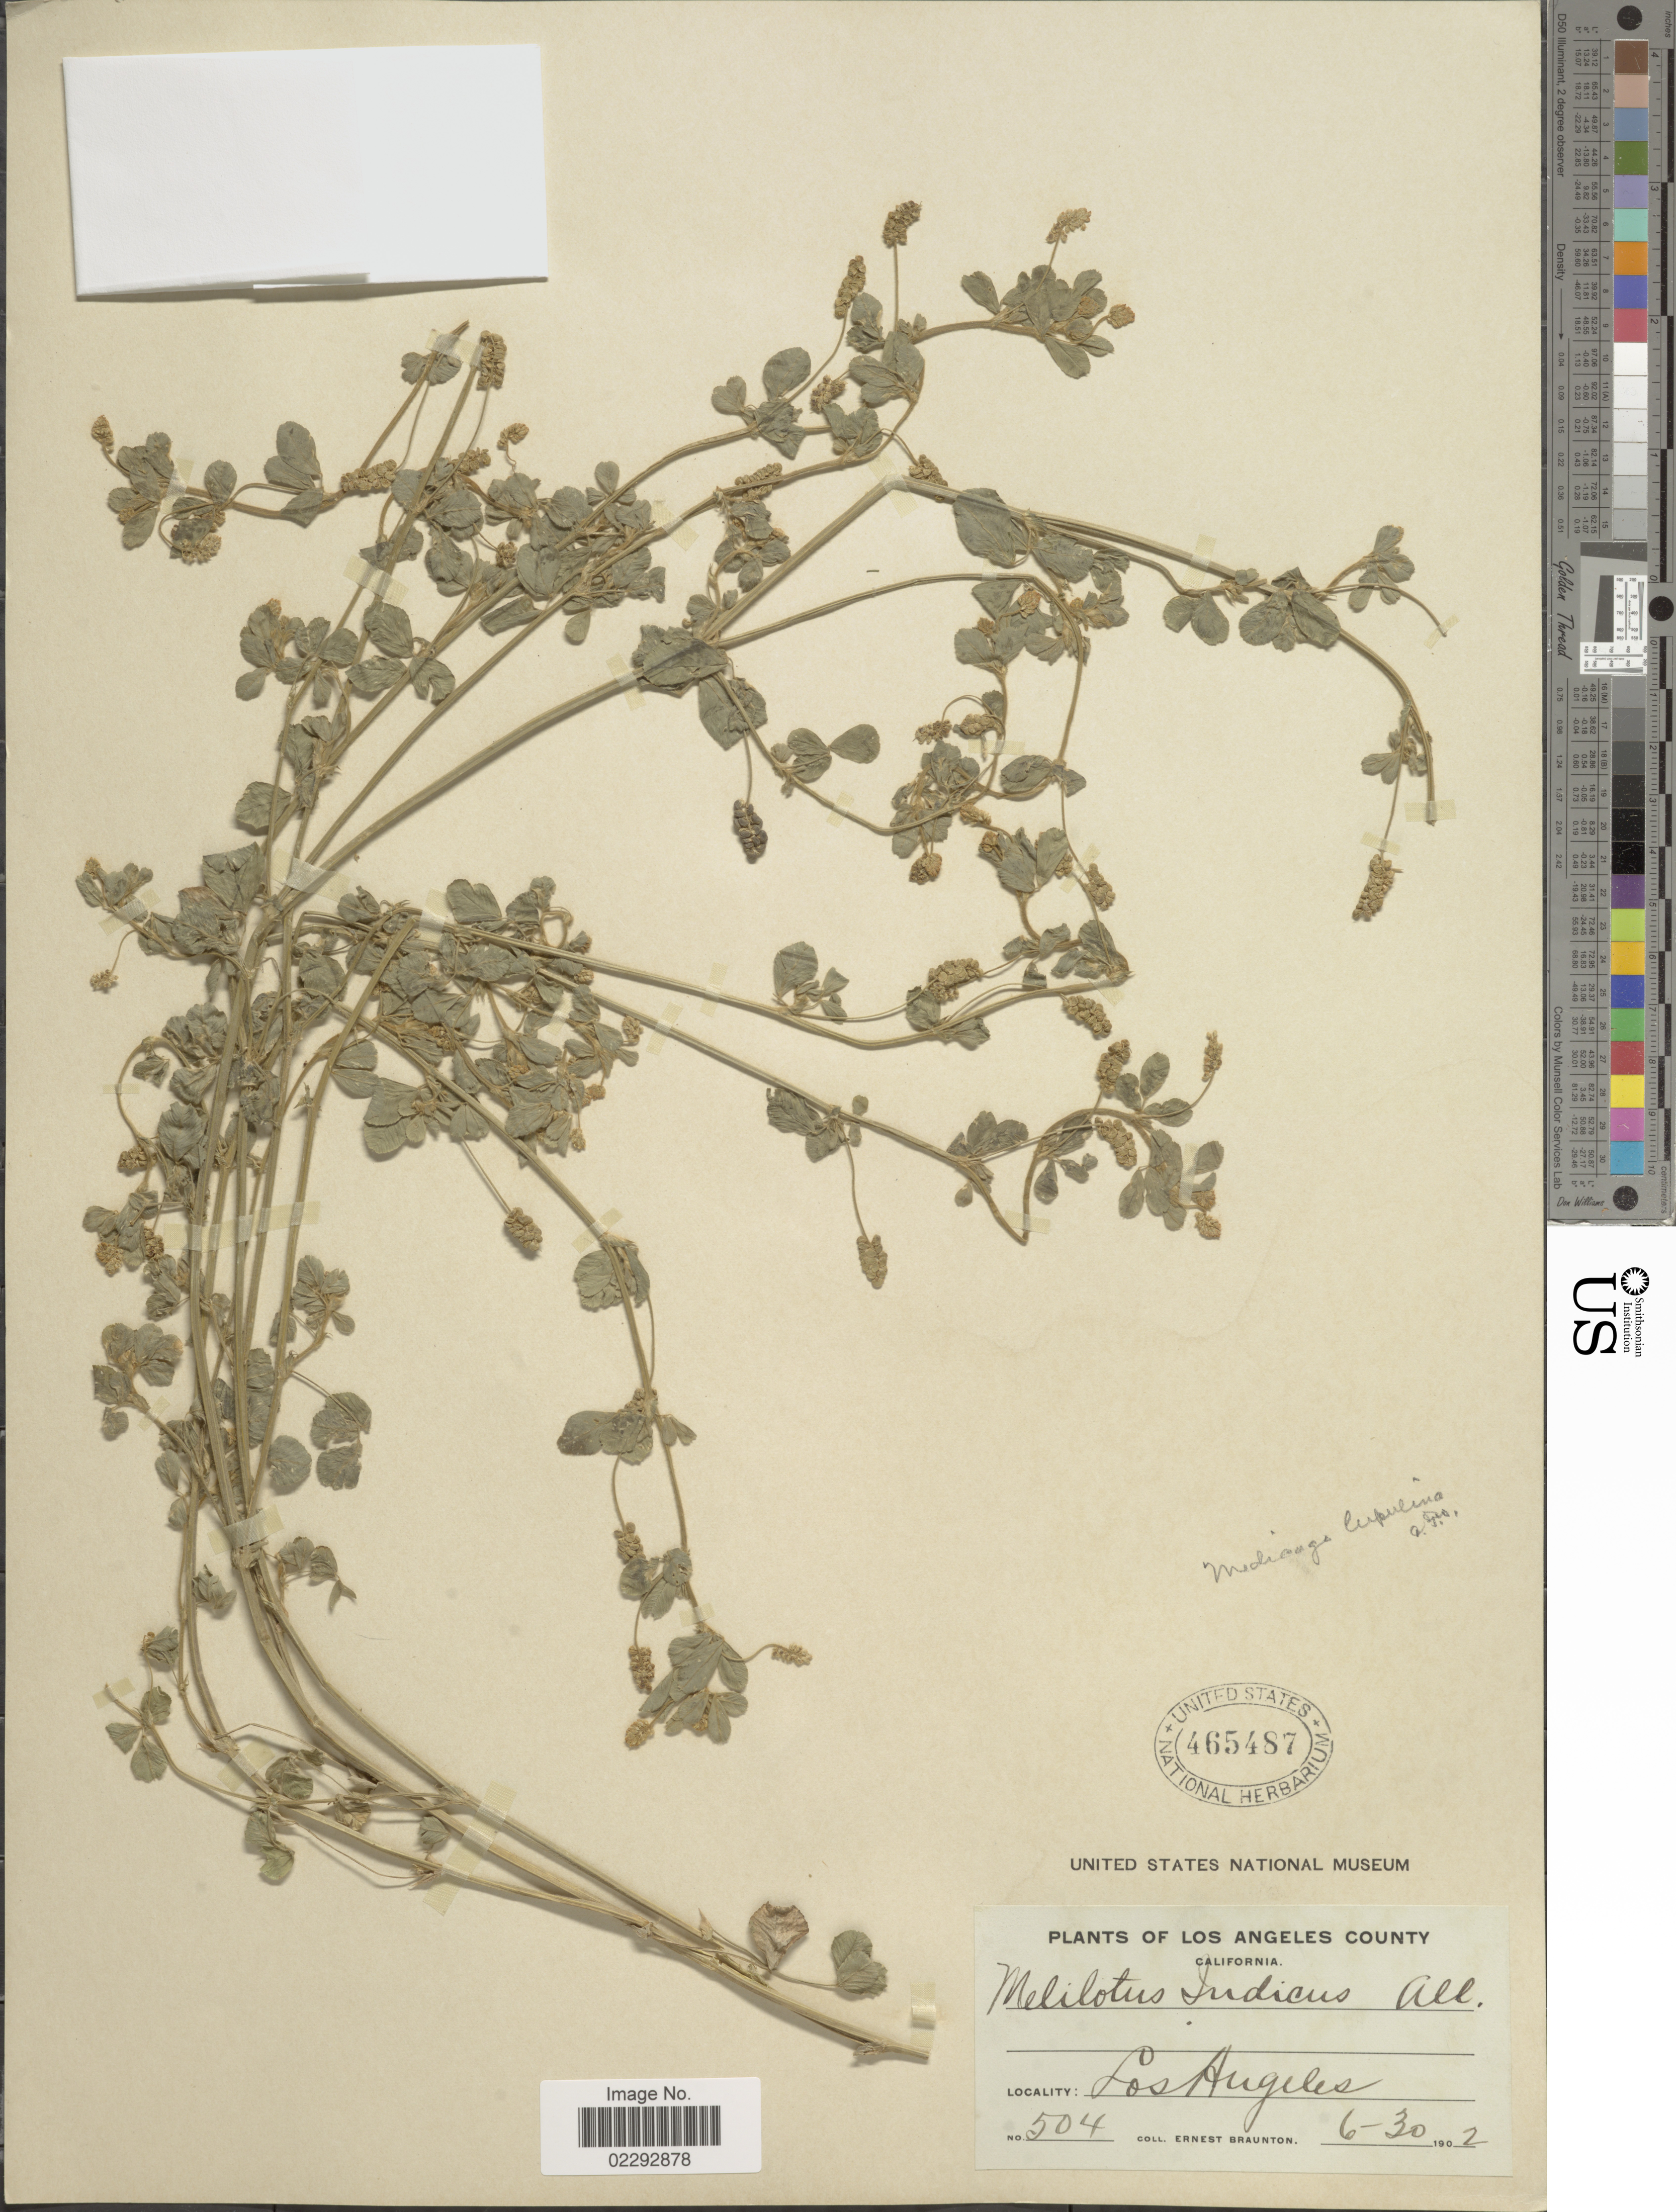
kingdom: Plantae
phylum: Tracheophyta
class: Magnoliopsida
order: Fabales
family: Fabaceae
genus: Medicago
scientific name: Medicago lupulina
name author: L.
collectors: E. Braunton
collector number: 504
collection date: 1902-06-30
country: United States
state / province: California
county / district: Los Angeles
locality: Los Angeles County, California.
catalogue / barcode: US 465487